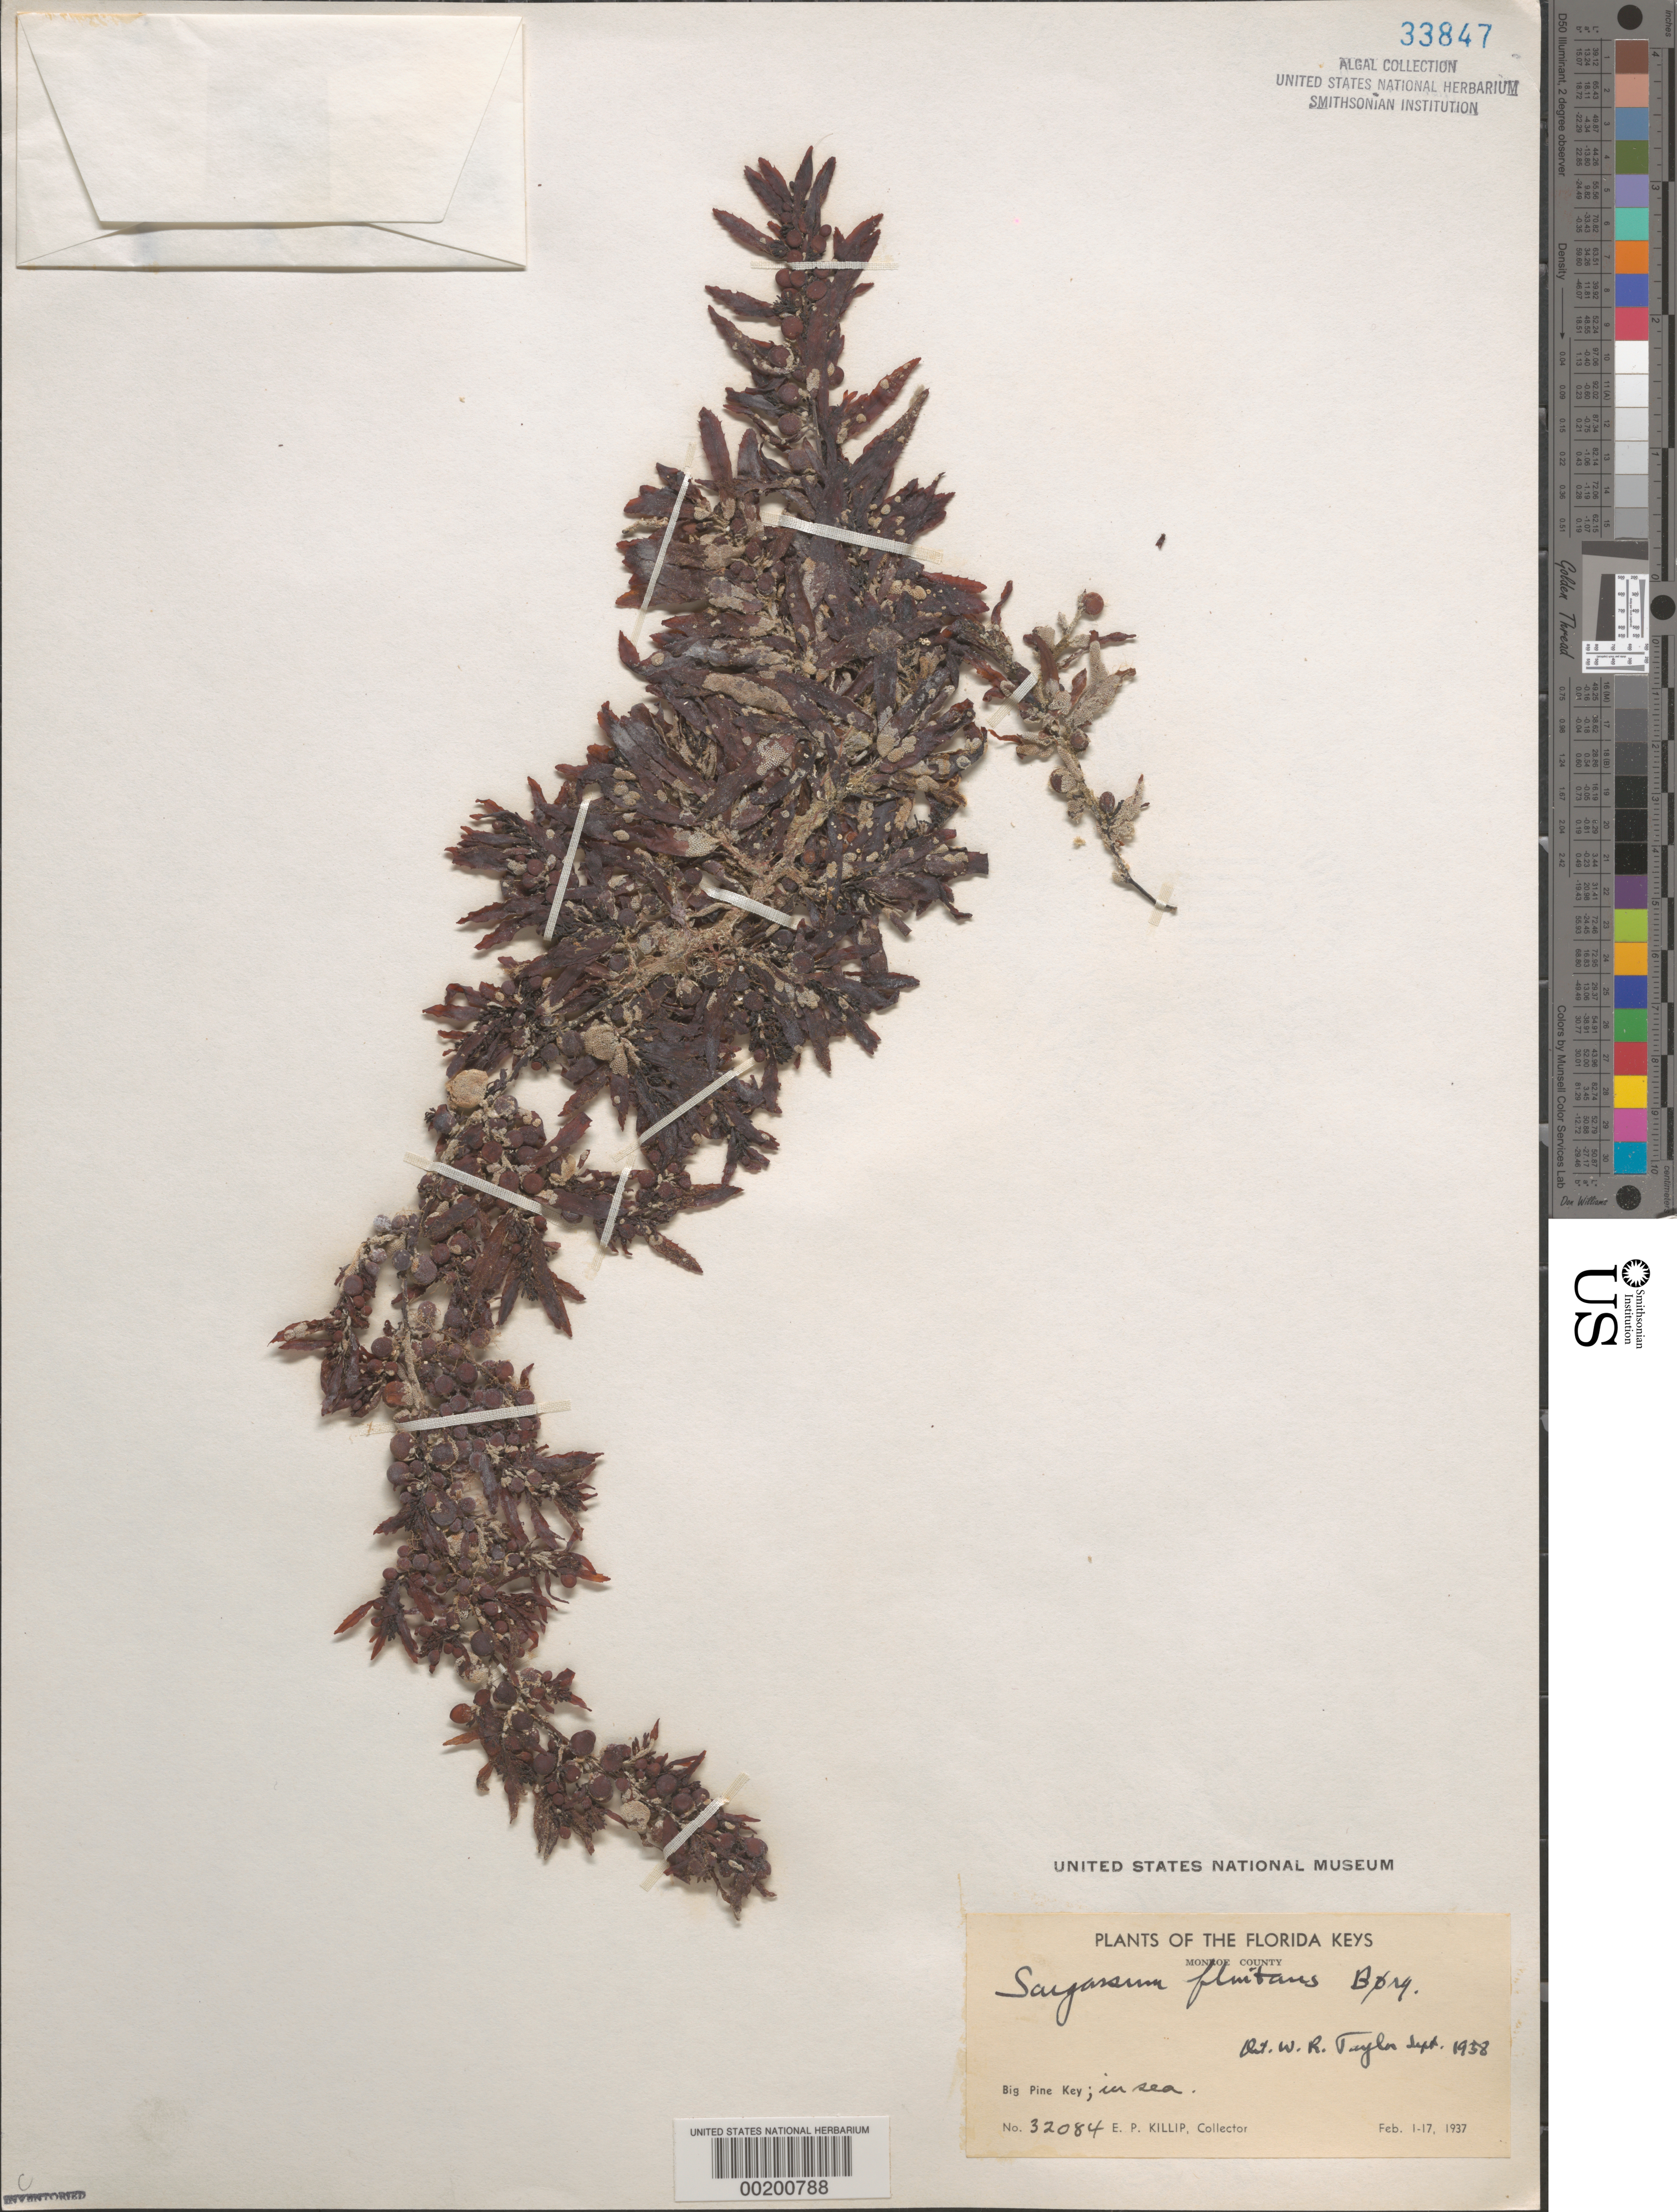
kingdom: Chromista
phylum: Ochrophyta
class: Phaeophyceae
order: Fucales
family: Sargassaceae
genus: Sargassum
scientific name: Sargassum fluitans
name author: (Børgesen) Børgesen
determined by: Taylor, William R.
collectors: E. P. Killip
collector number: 32084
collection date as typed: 01 Feb 1937 to 17 Feb 1937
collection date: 1937-02-01/1937-02-17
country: United States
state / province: Florida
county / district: Monroe County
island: Big Pine Key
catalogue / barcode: US 33847